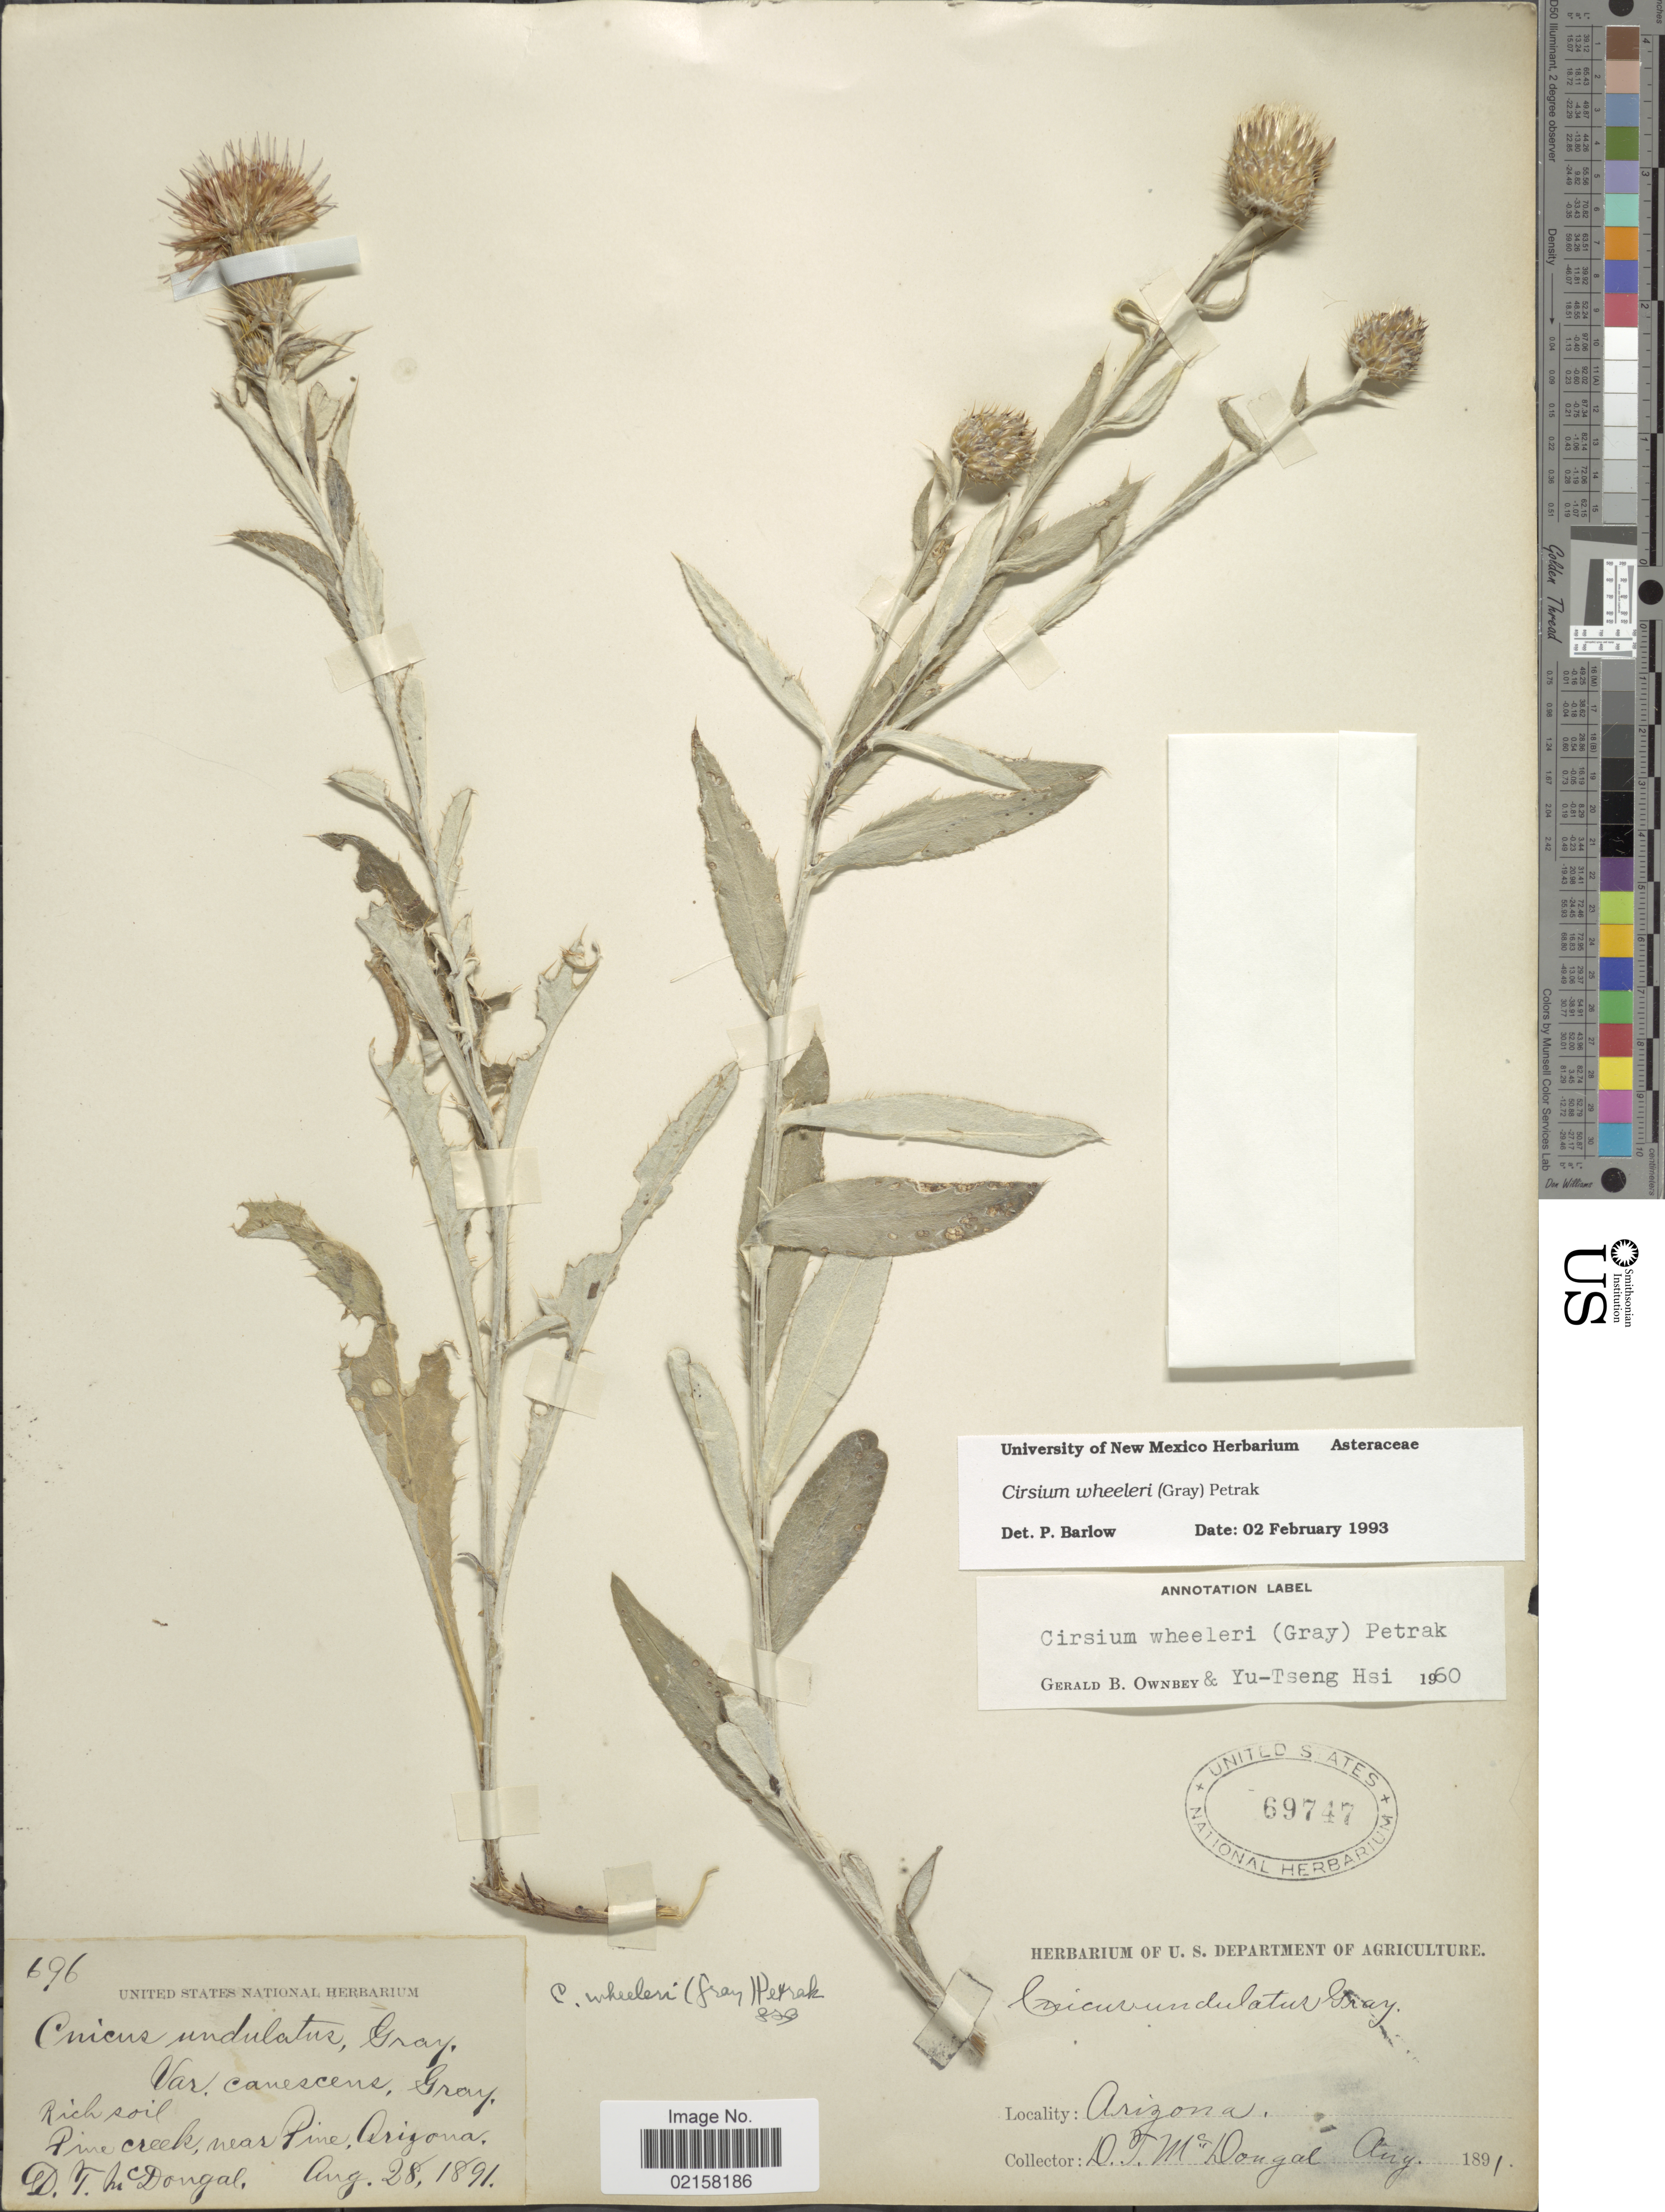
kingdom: Plantae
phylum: Tracheophyta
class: Magnoliopsida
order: Asterales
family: Asteraceae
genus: Cirsium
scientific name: Cirsium wheeleri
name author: (A. Gray) Petr.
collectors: D. McDougal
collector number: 696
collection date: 1891-08-28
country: United States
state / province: Arizona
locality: Rich soil, Pine Creek, near Pine.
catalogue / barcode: US 69747